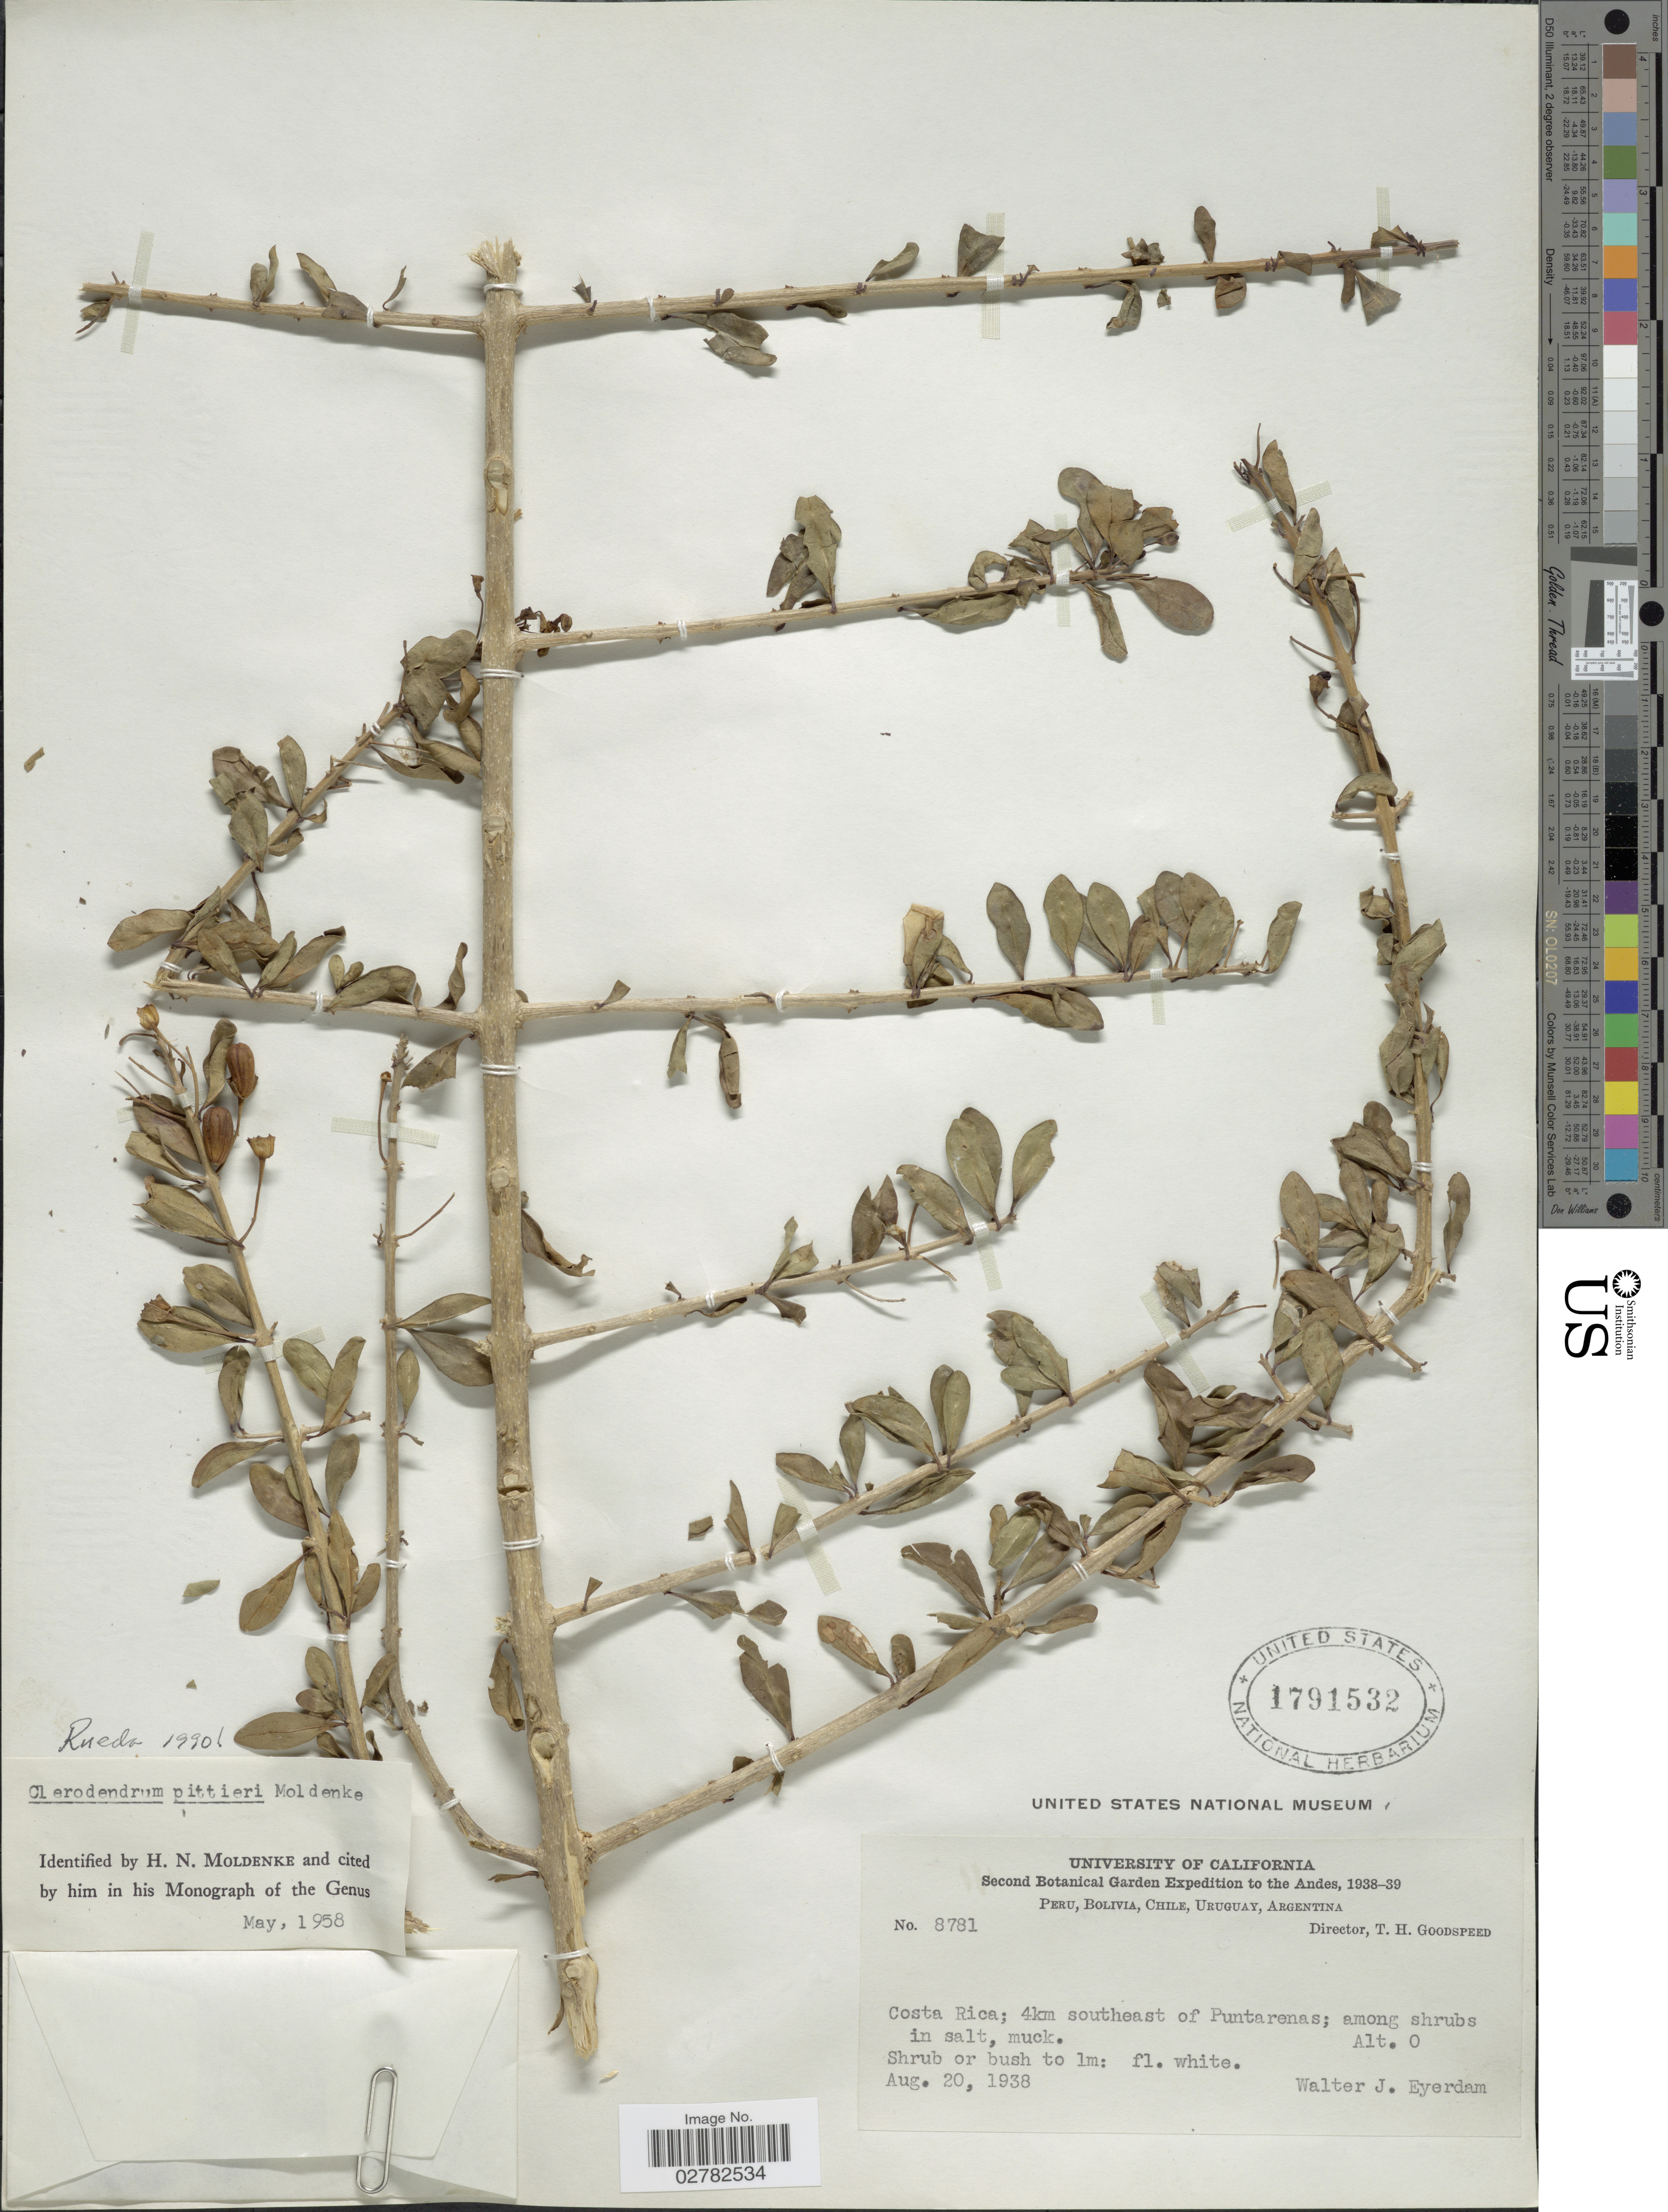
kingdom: Plantae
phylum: Tracheophyta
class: Magnoliopsida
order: Lamiales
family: Lamiaceae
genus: Clerodendrum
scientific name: Clerodendrum pittieri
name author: Moldenke ex Standl.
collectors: W. J. Eyerdam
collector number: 8781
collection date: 1938-08-20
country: Costa Rica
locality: The Andes. 4km southeast of Puntarenas.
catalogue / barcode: US 1791532